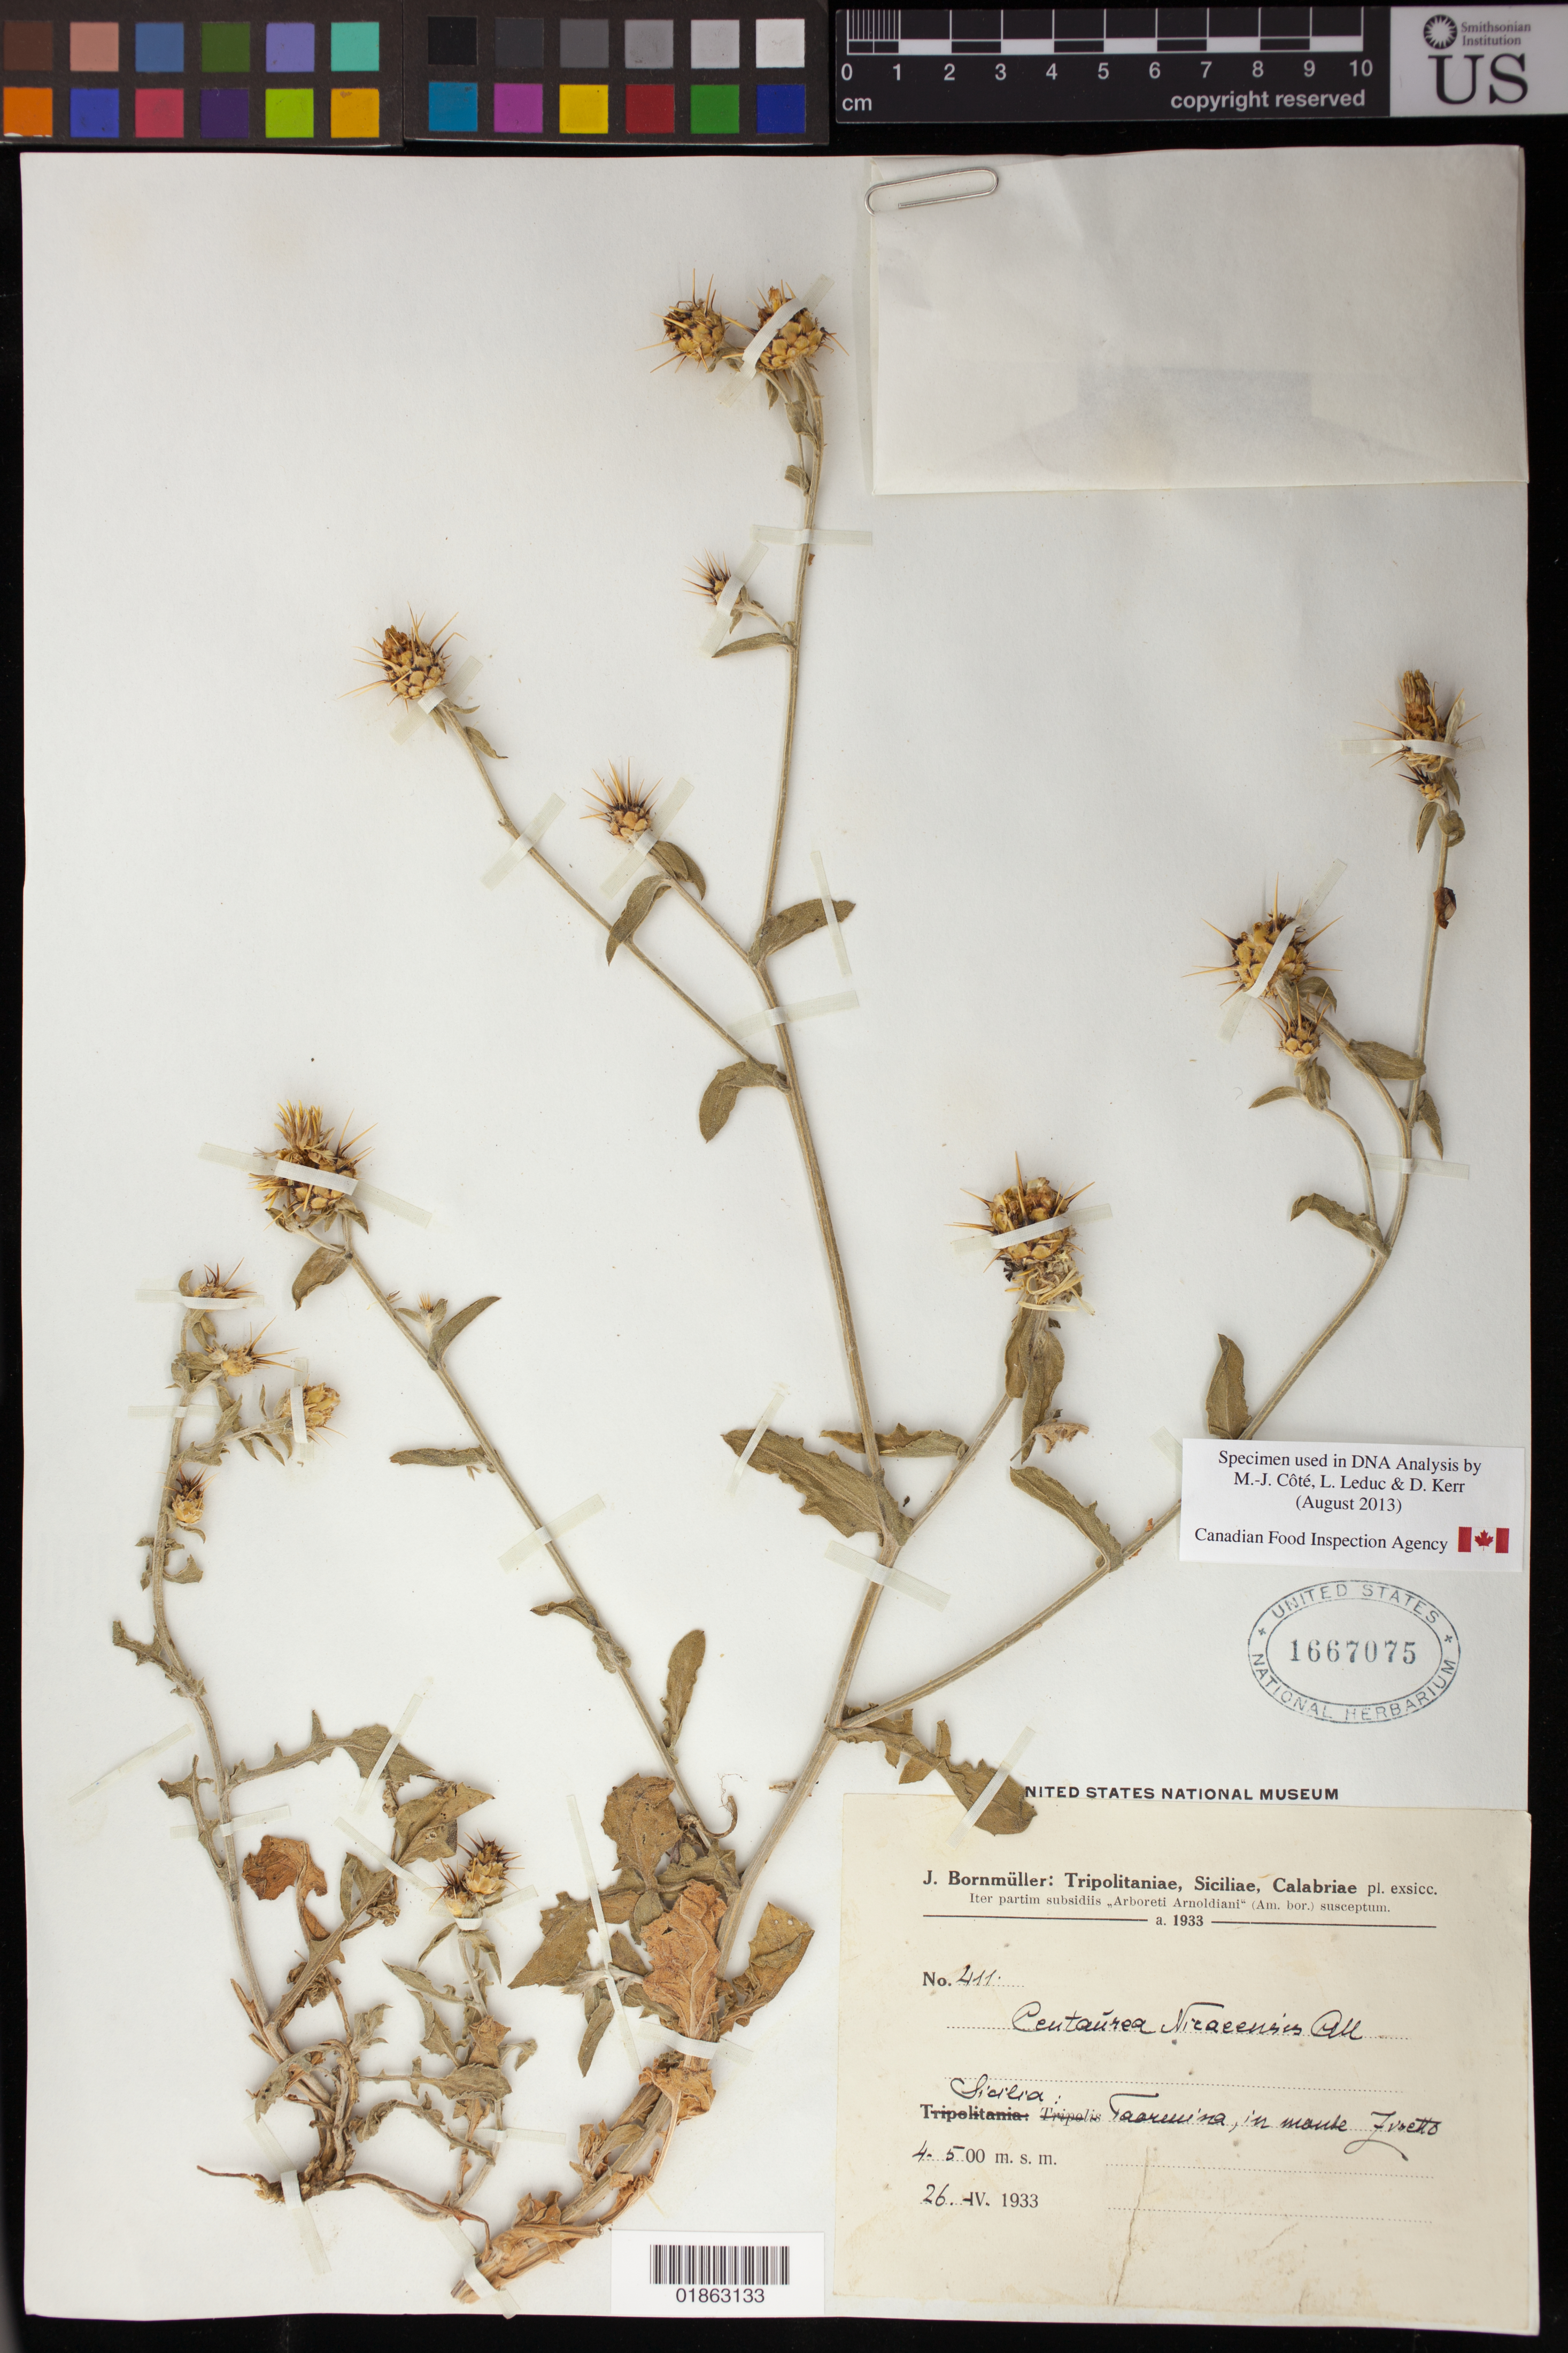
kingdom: Plantae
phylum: Tracheophyta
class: Magnoliopsida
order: Asterales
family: Asteraceae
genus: Centaurea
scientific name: Centaurea sicula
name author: L.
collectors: J. Bornmüller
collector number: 411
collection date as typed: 26-IV.1933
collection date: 1933-04-26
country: Italy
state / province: Siciliana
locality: Sicilia, Taormina, in monte Zuretto.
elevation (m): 400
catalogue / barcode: US 1667075